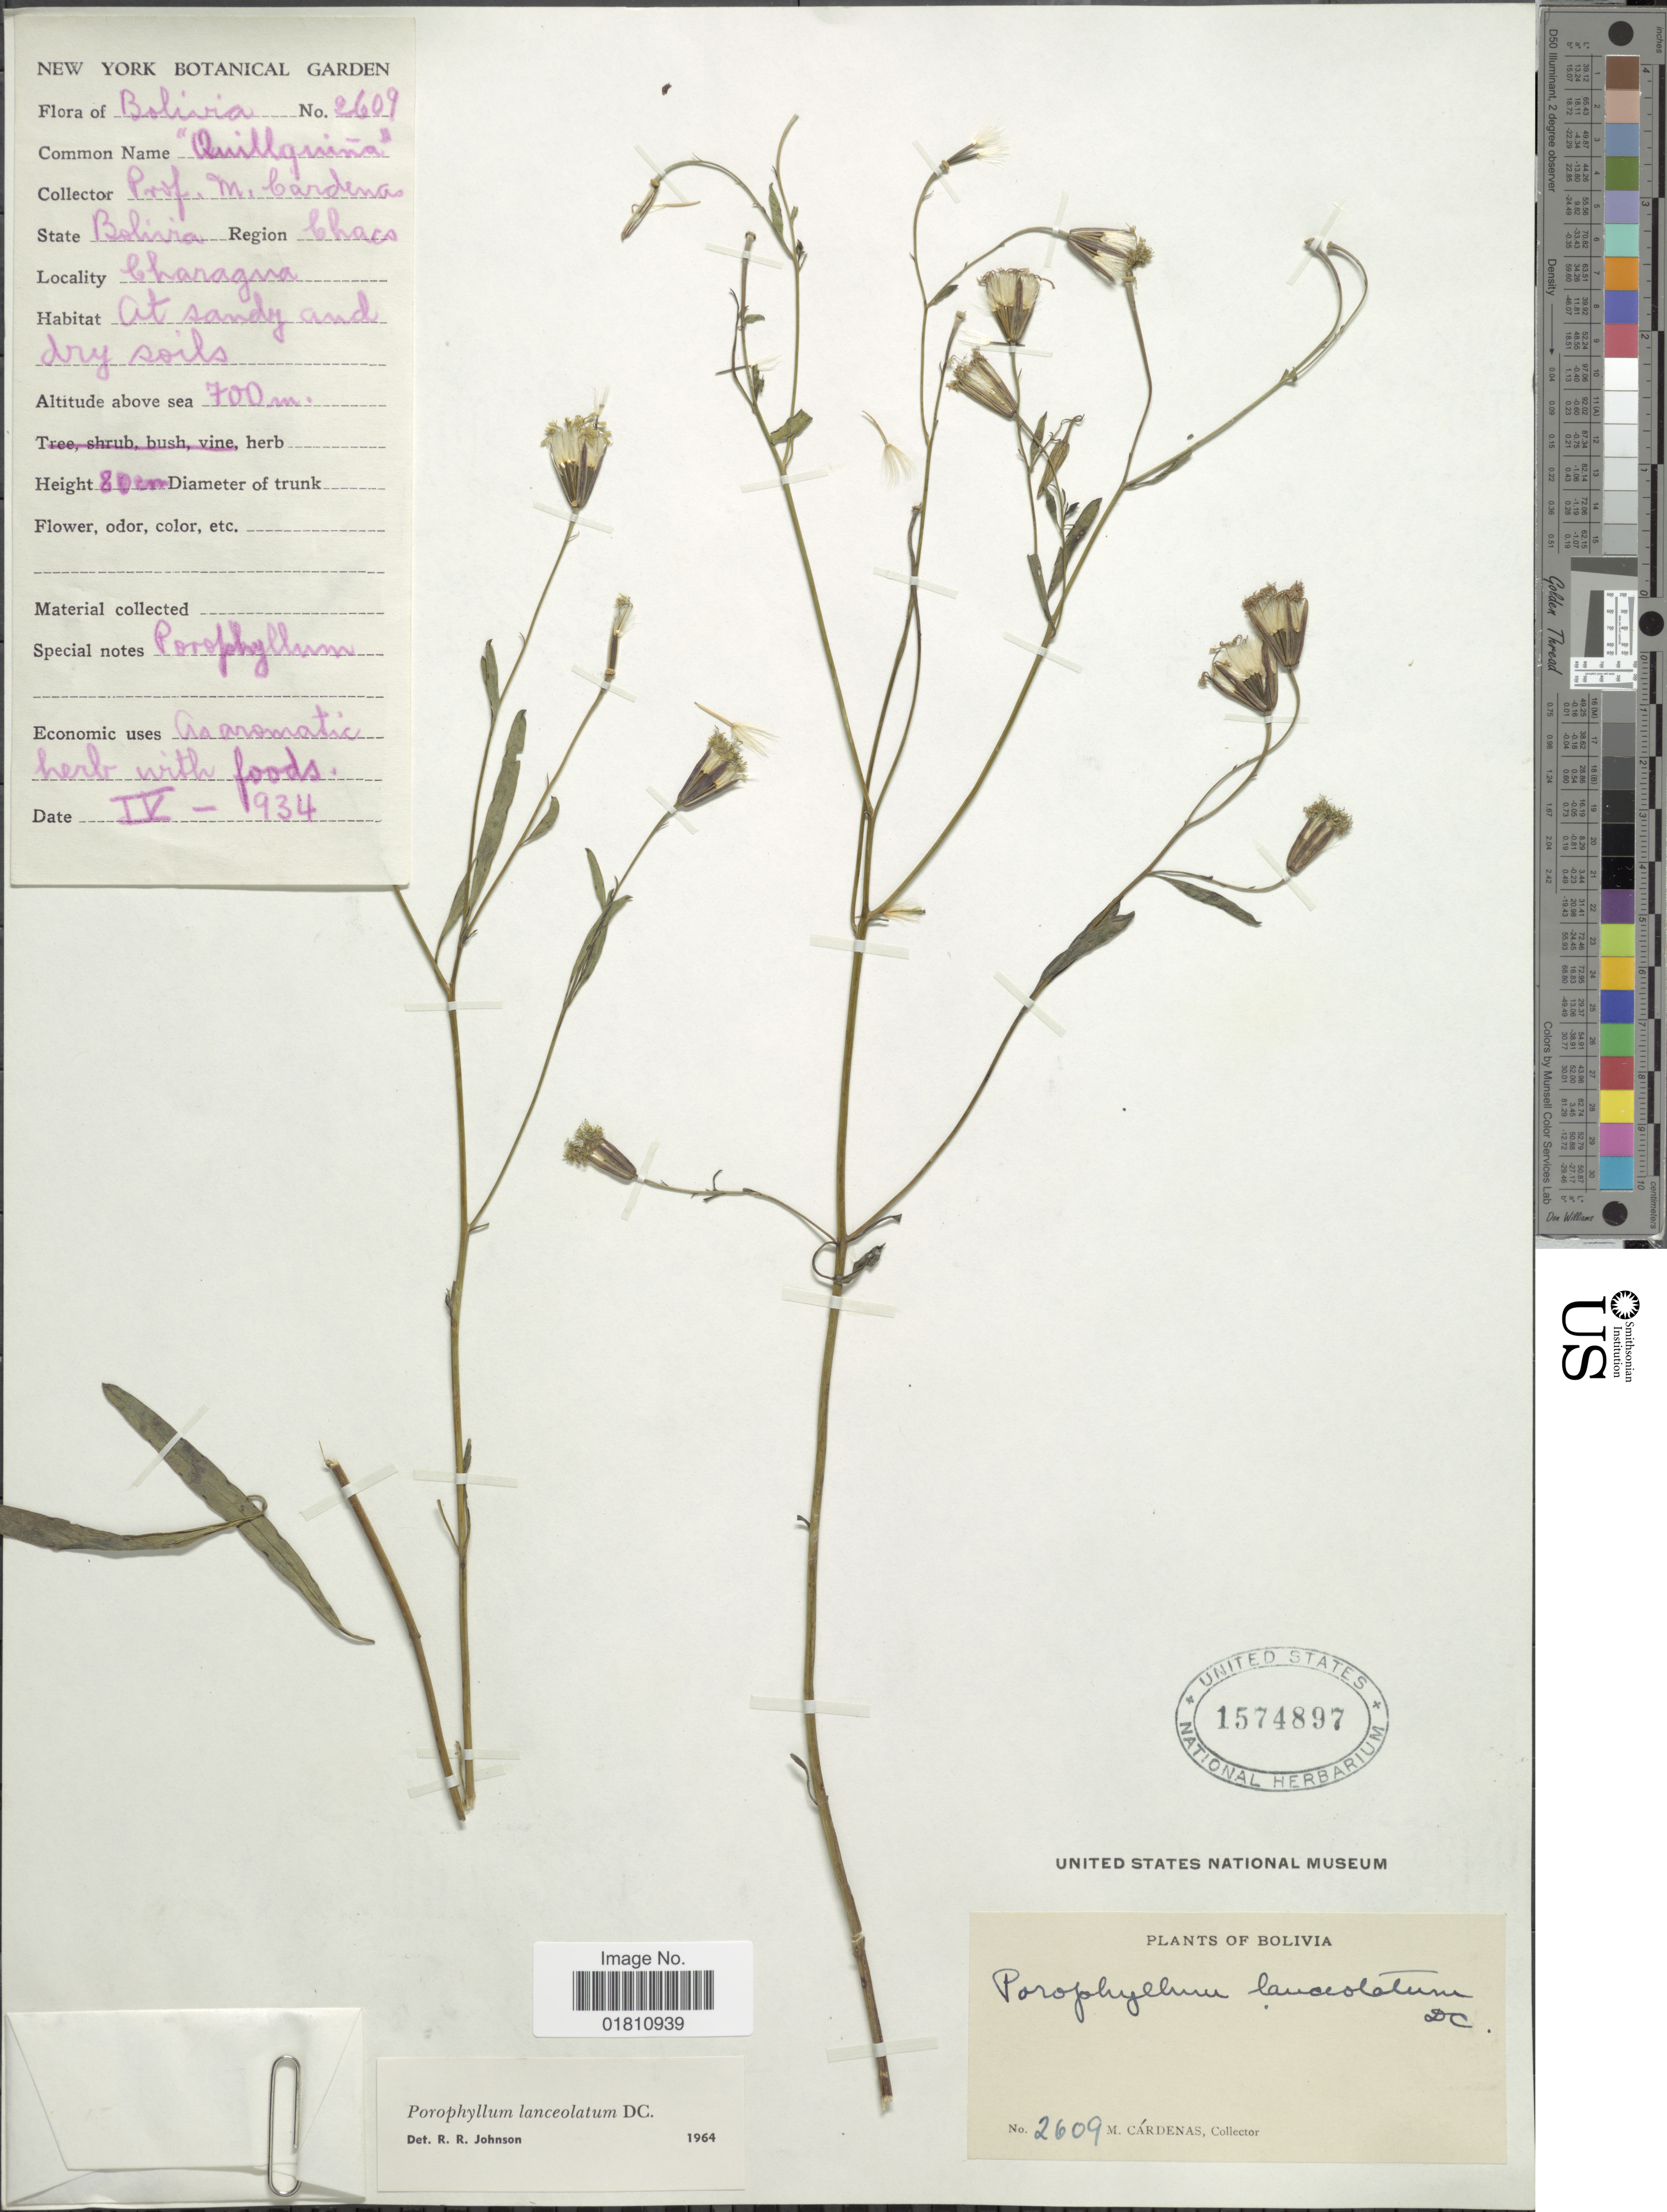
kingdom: Plantae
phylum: Tracheophyta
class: Magnoliopsida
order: Asterales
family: Asteraceae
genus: Porophyllum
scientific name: Porophyllum lanceolatum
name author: DC.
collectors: M. Cárdenas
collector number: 2609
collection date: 1934-04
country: Bolivia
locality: Region Chaco, Charagua, at sandy soils and dry soils.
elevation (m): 700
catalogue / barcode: US 1574897